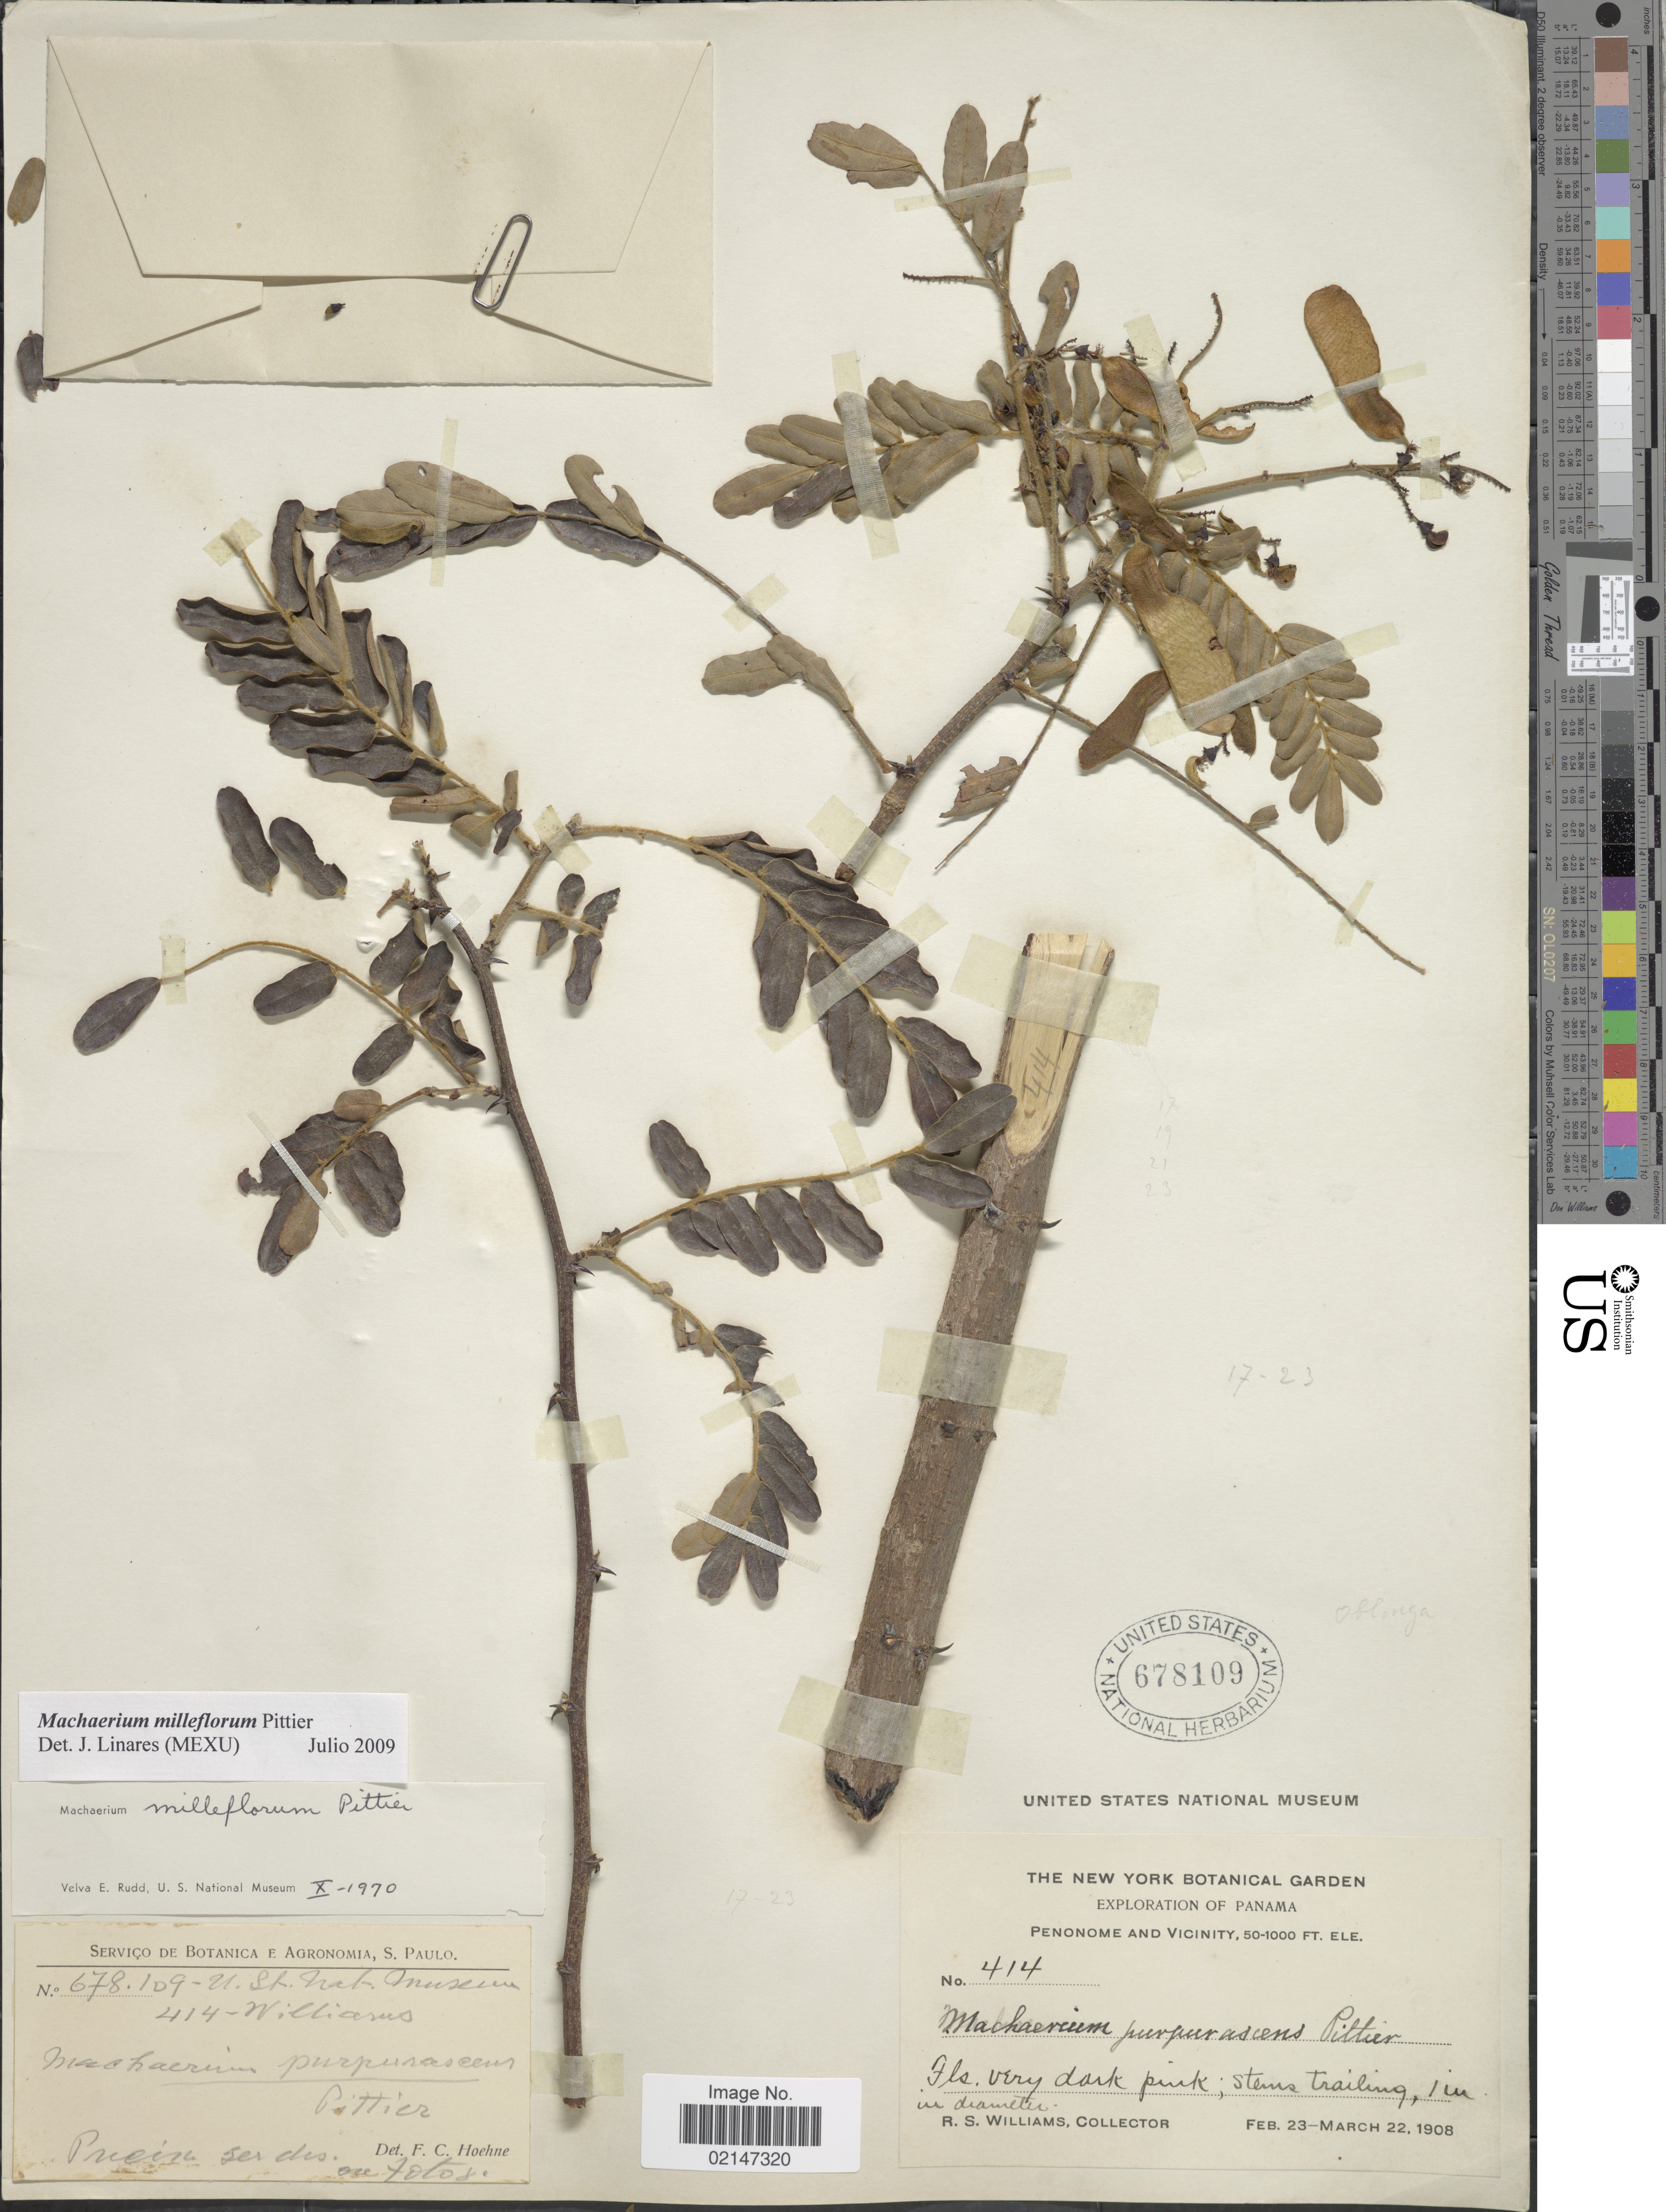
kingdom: Plantae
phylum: Tracheophyta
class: Magnoliopsida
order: Fabales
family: Fabaceae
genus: Machaerium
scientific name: Machaerium milleflorum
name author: Pittier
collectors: R. S. Williams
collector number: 414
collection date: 1908-02-23/1908-03-22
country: Panama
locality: Penonome And Vicinity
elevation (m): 15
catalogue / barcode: US 678109